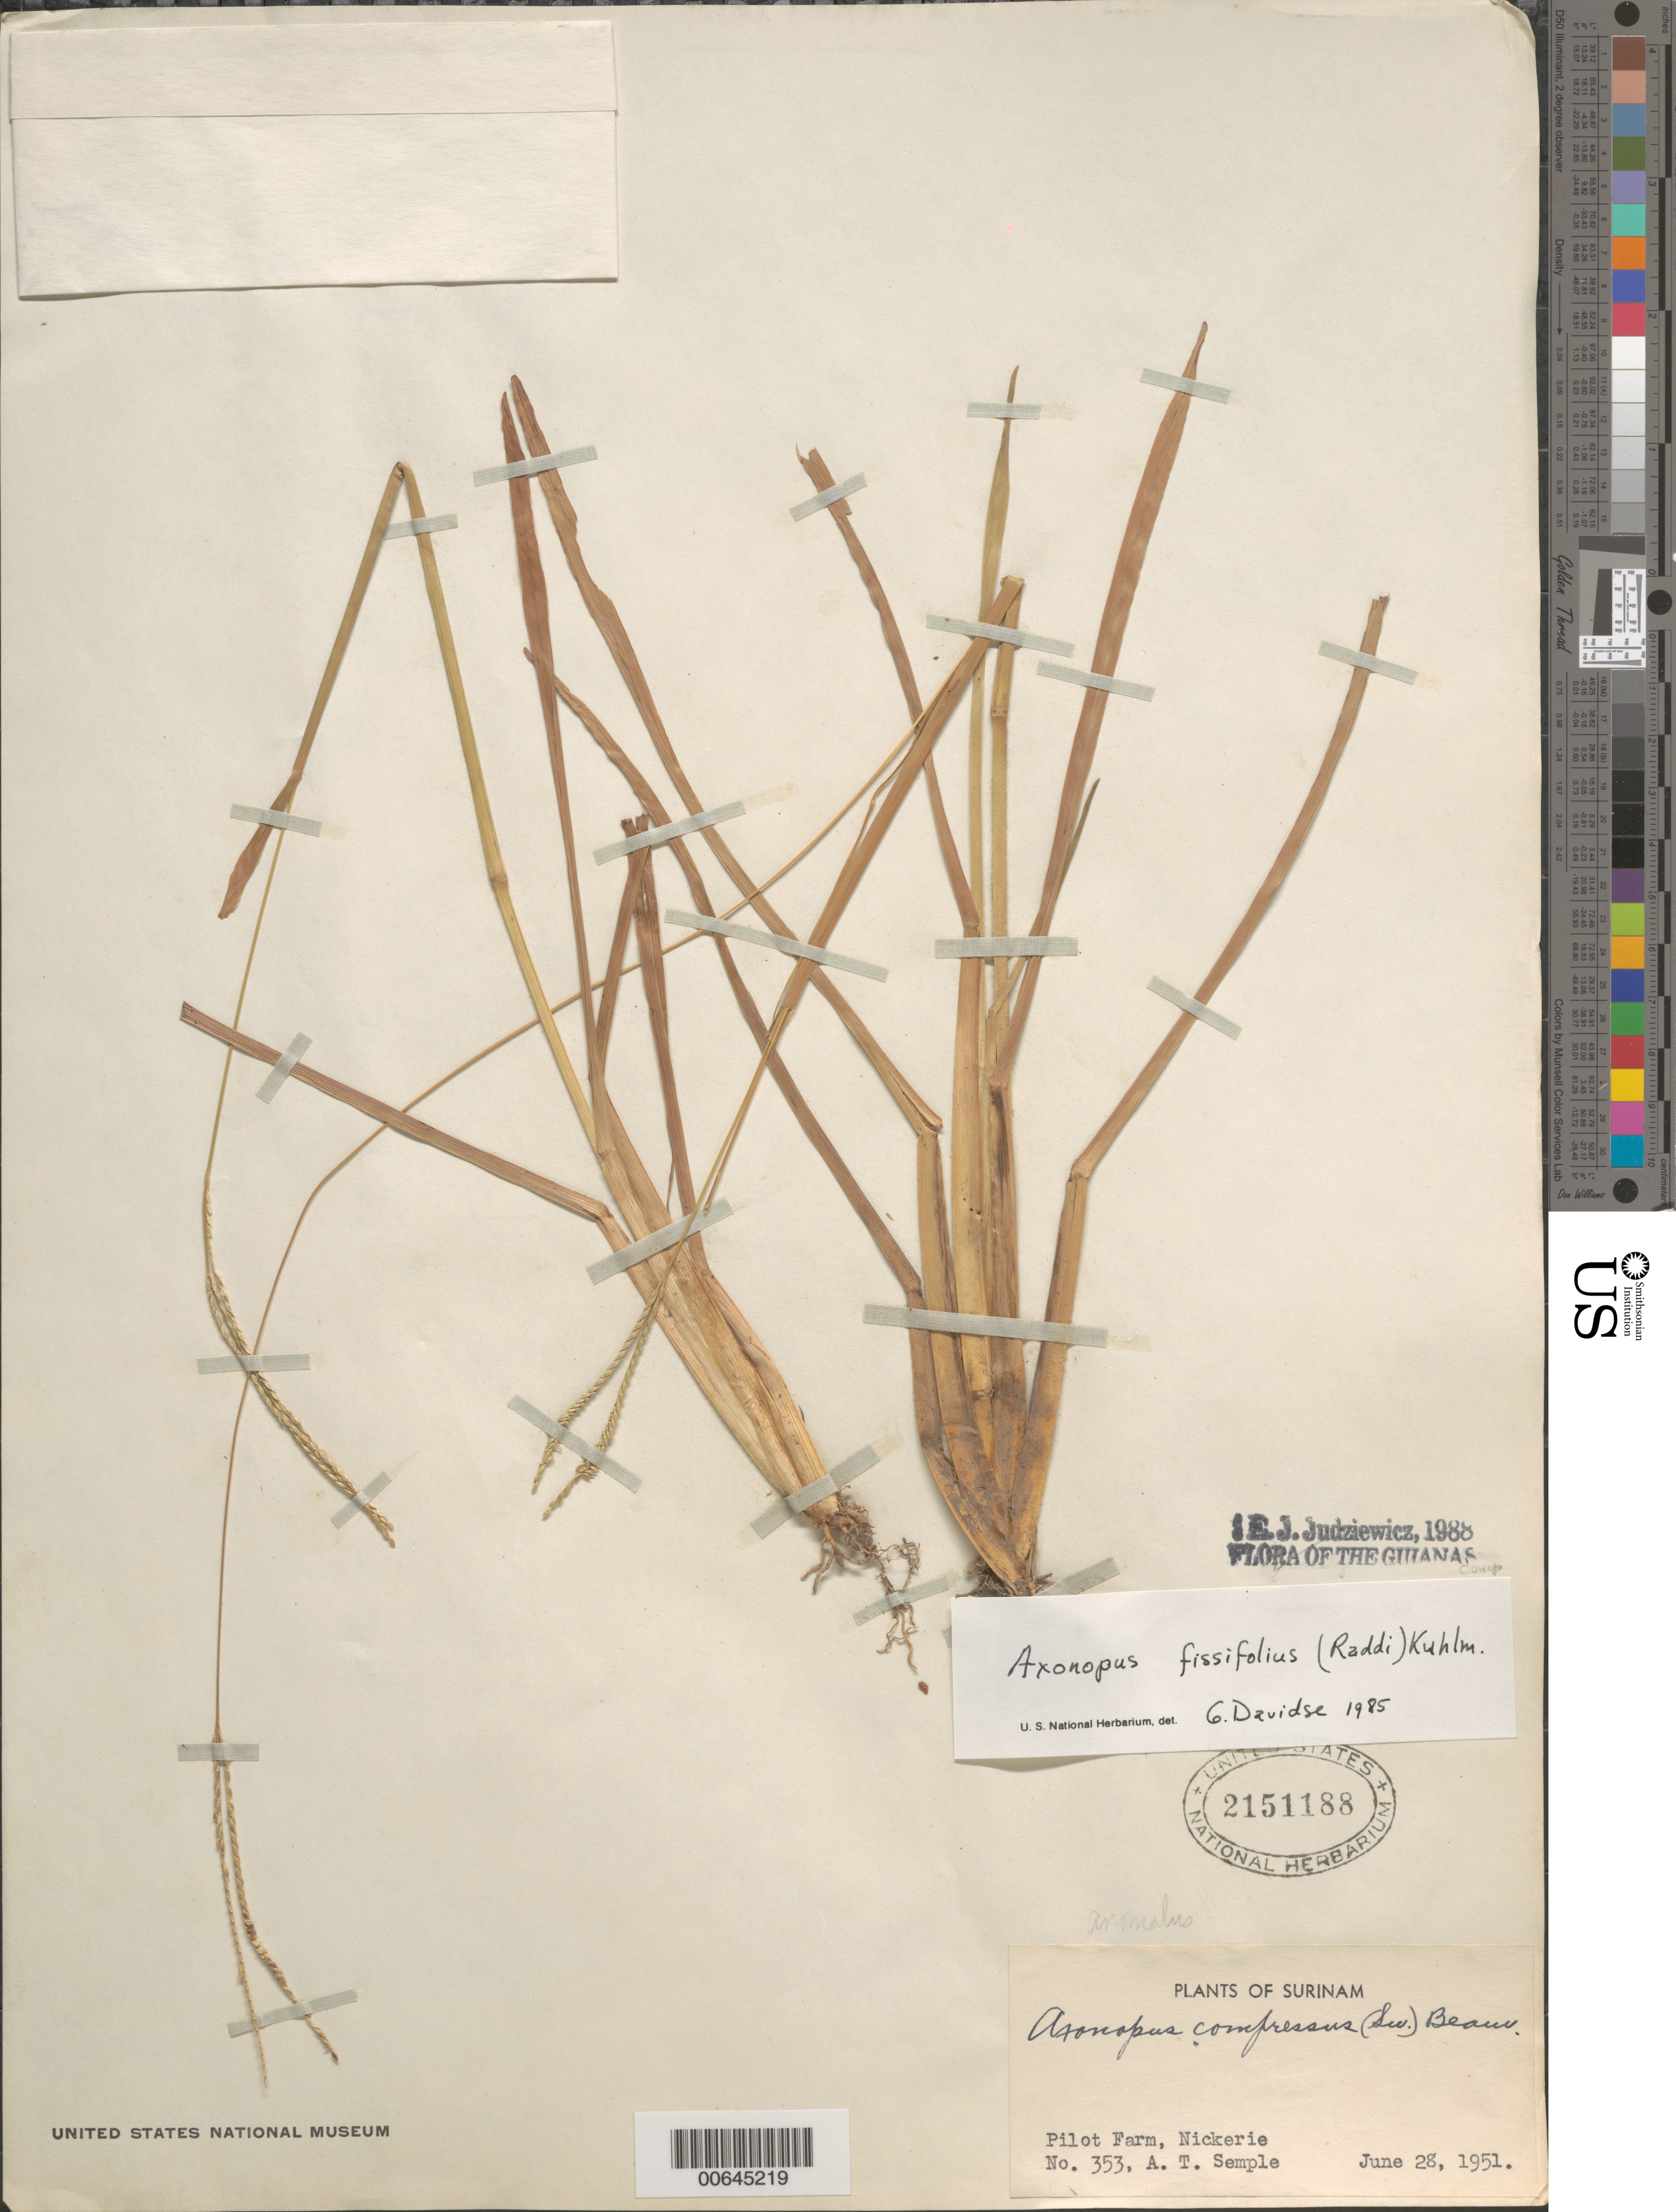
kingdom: Plantae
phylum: Tracheophyta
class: Liliopsida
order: Poales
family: Poaceae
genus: Axonopus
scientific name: Axonopus fissifolius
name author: (Raddi) Kuhlm.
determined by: Judziewicz, E. J.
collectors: A. Semple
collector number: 353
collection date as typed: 28-Jun-51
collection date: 1951-06-28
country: Suriname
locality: Nickerie, Pilot Farm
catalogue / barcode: US 2151188